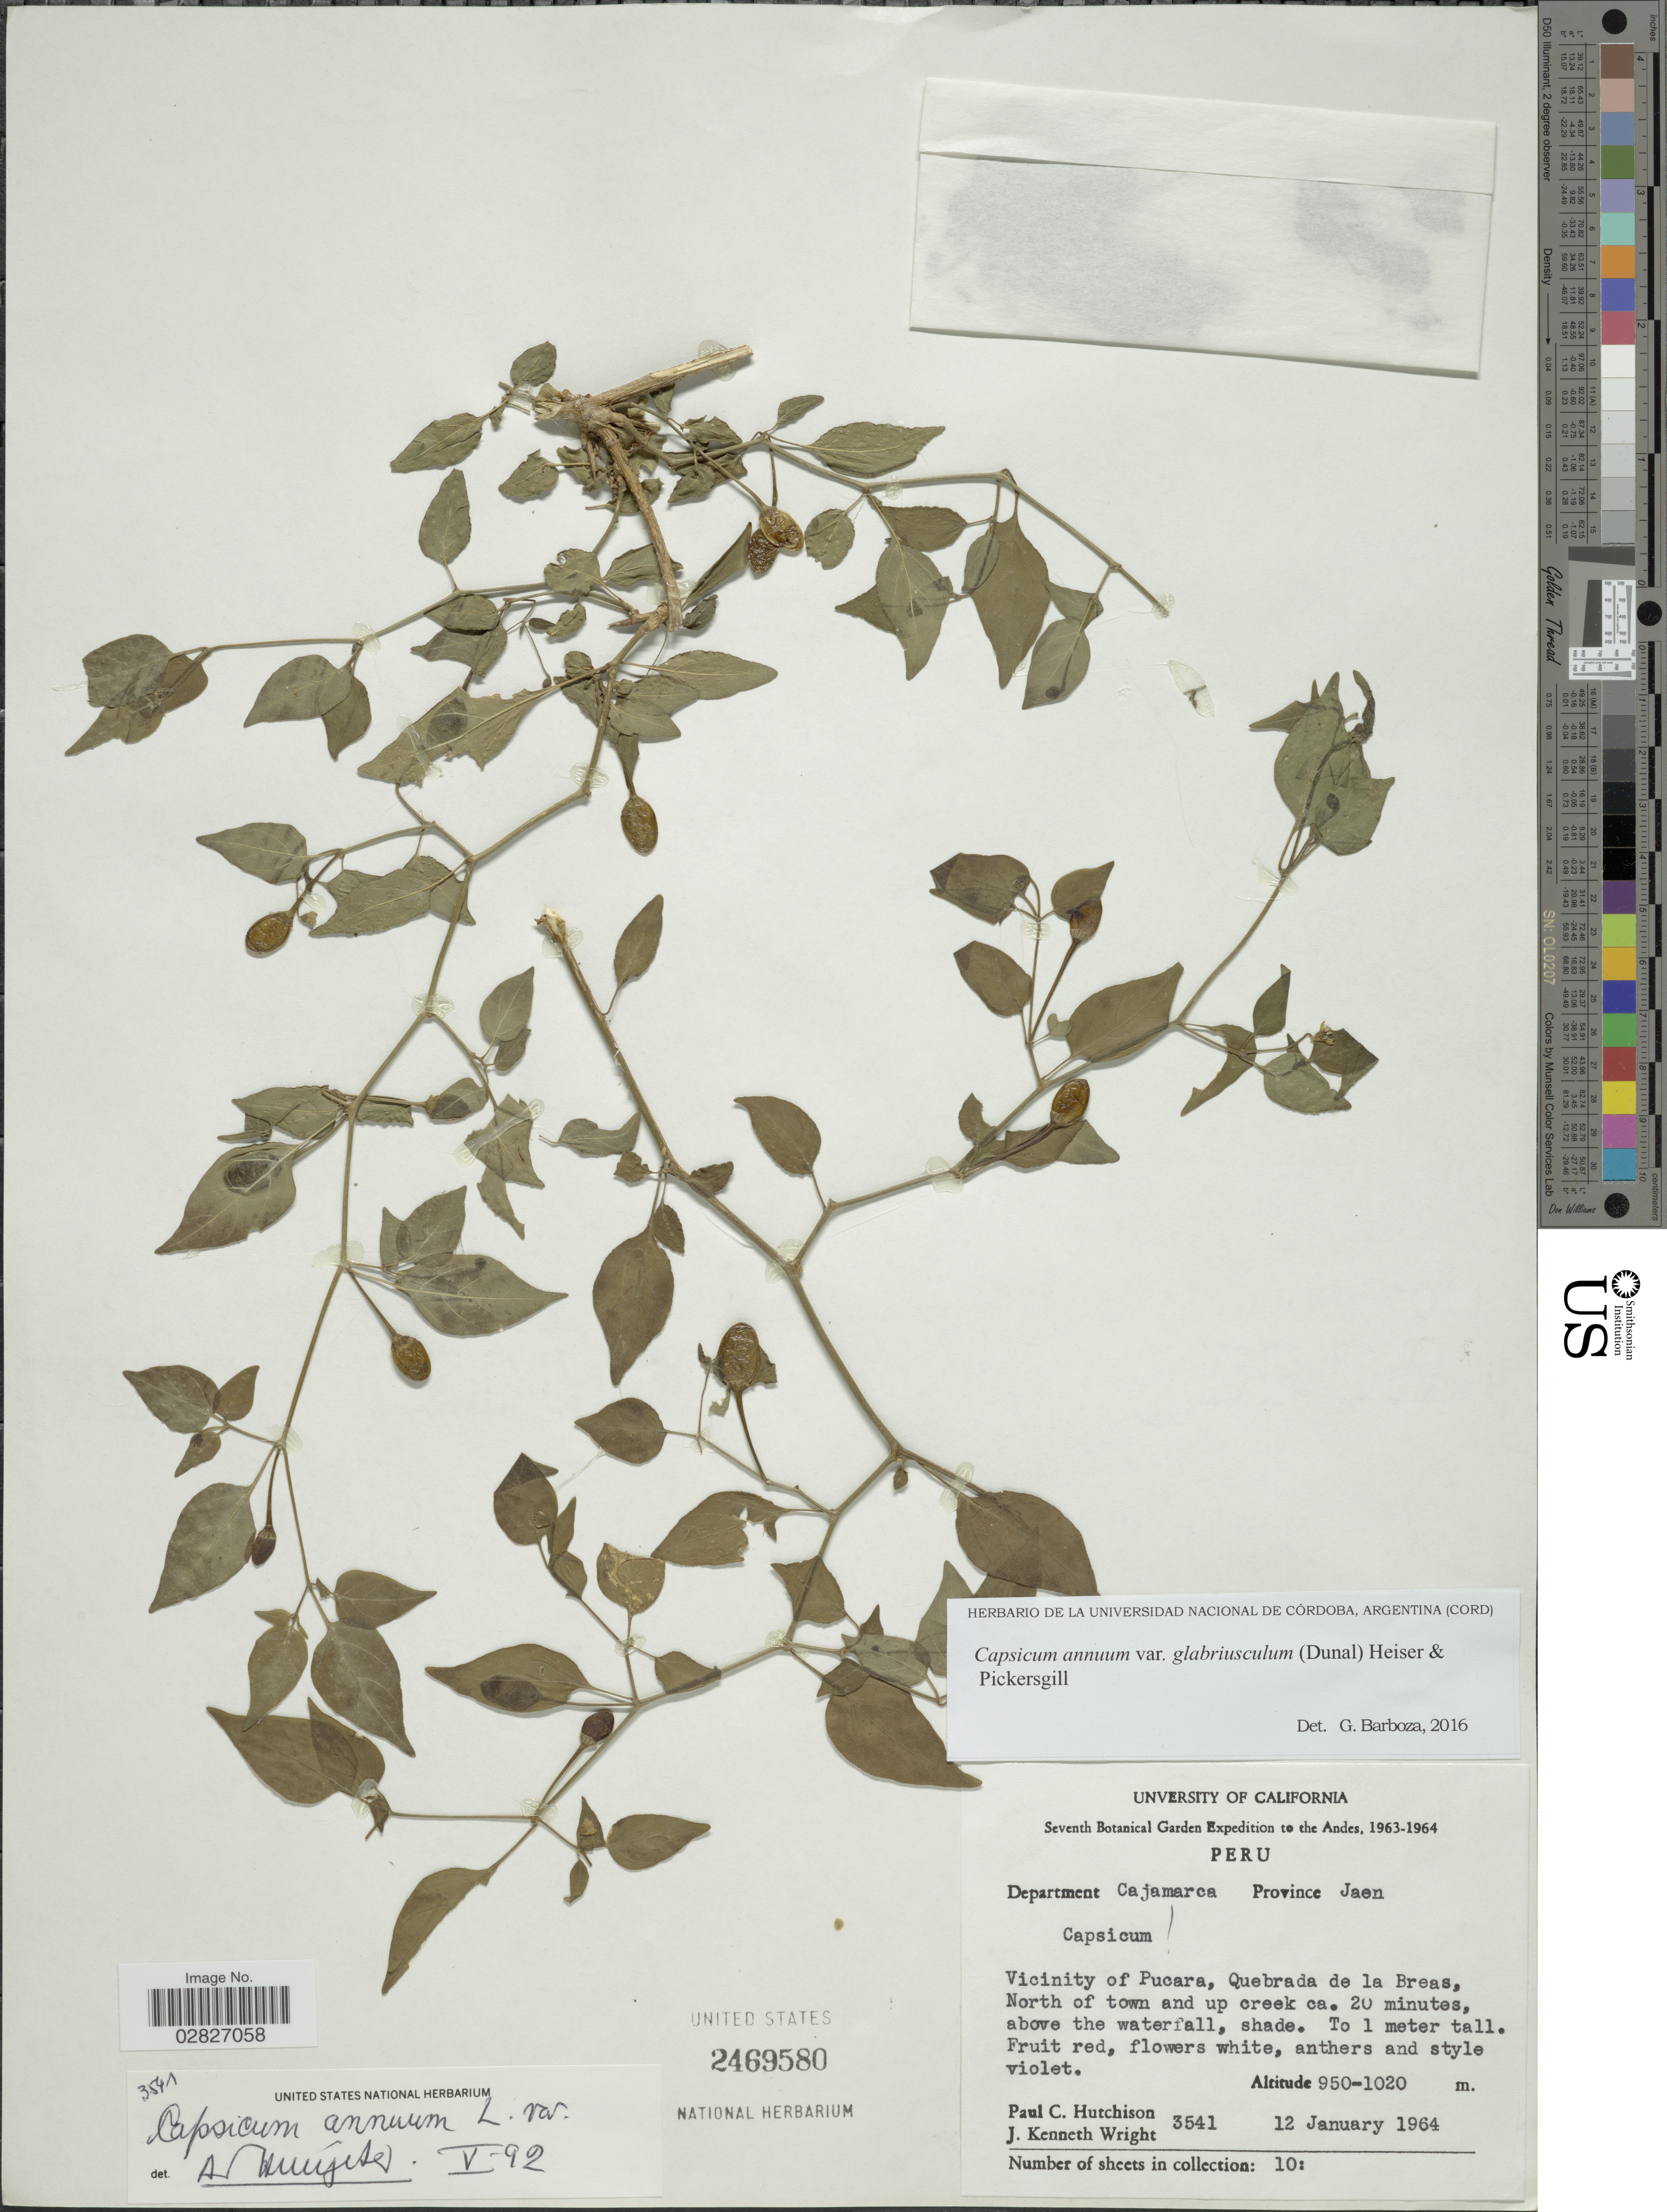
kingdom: Plantae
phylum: Tracheophyta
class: Magnoliopsida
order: Solanales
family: Solanaceae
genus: Capsicum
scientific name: Capsicum annuum var. glabriusculum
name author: (Dunal) Heiser & Pickersgill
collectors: P. C. Hutchison & J. K. Wright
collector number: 3541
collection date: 1964-01-12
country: Peru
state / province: Cajamarca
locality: Andes. Department Cajamarca, Province Jaen, Vicinity of Pucara, Quebrada de la Breas, North of town and up creek ca. 20 minutes, above waterfall.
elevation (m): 950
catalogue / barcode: US 2469580